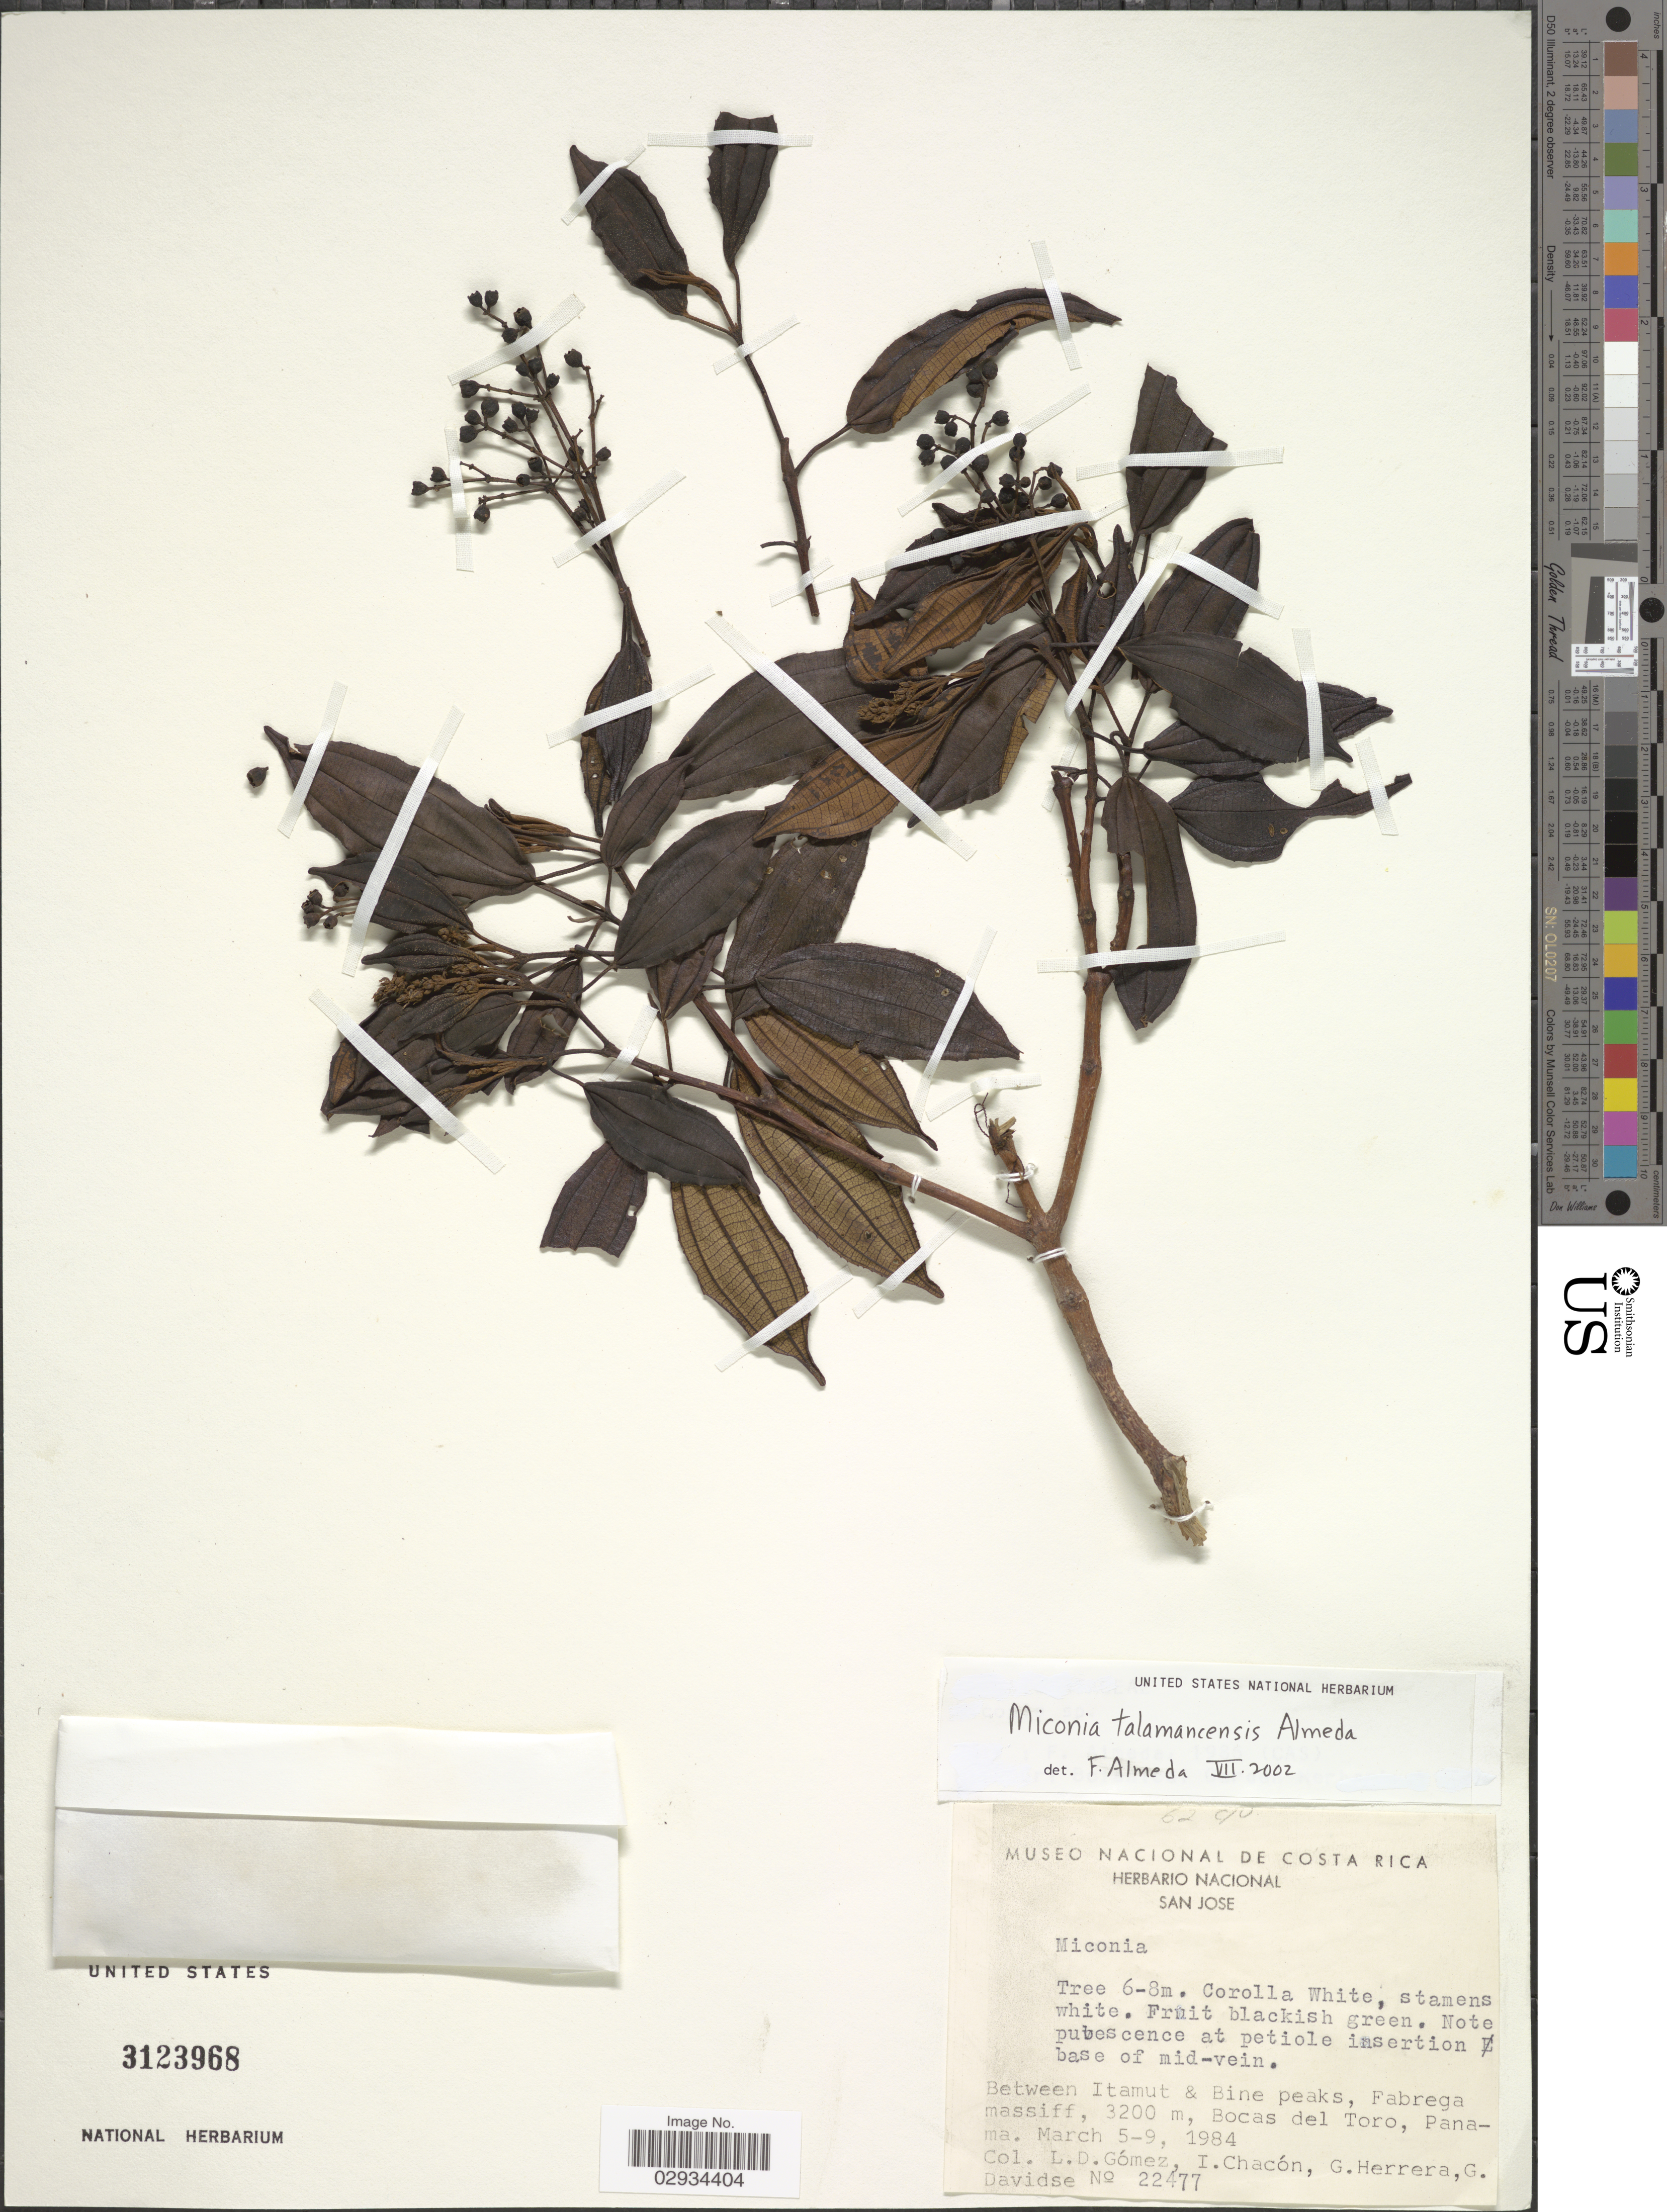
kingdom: Plantae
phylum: Tracheophyta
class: Magnoliopsida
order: Myrtales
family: Melastomataceae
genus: Miconia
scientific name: Miconia talamancensis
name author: Almeda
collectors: L. D. Gómez, I. Chacón, G. Herrera & G. Davidse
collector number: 22477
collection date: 1984-03-05/1984-03-09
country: Panama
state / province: Bocas del Toro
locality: Between Itamut & Bine peaks, Fabrega massif.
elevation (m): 3200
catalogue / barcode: US 3123968